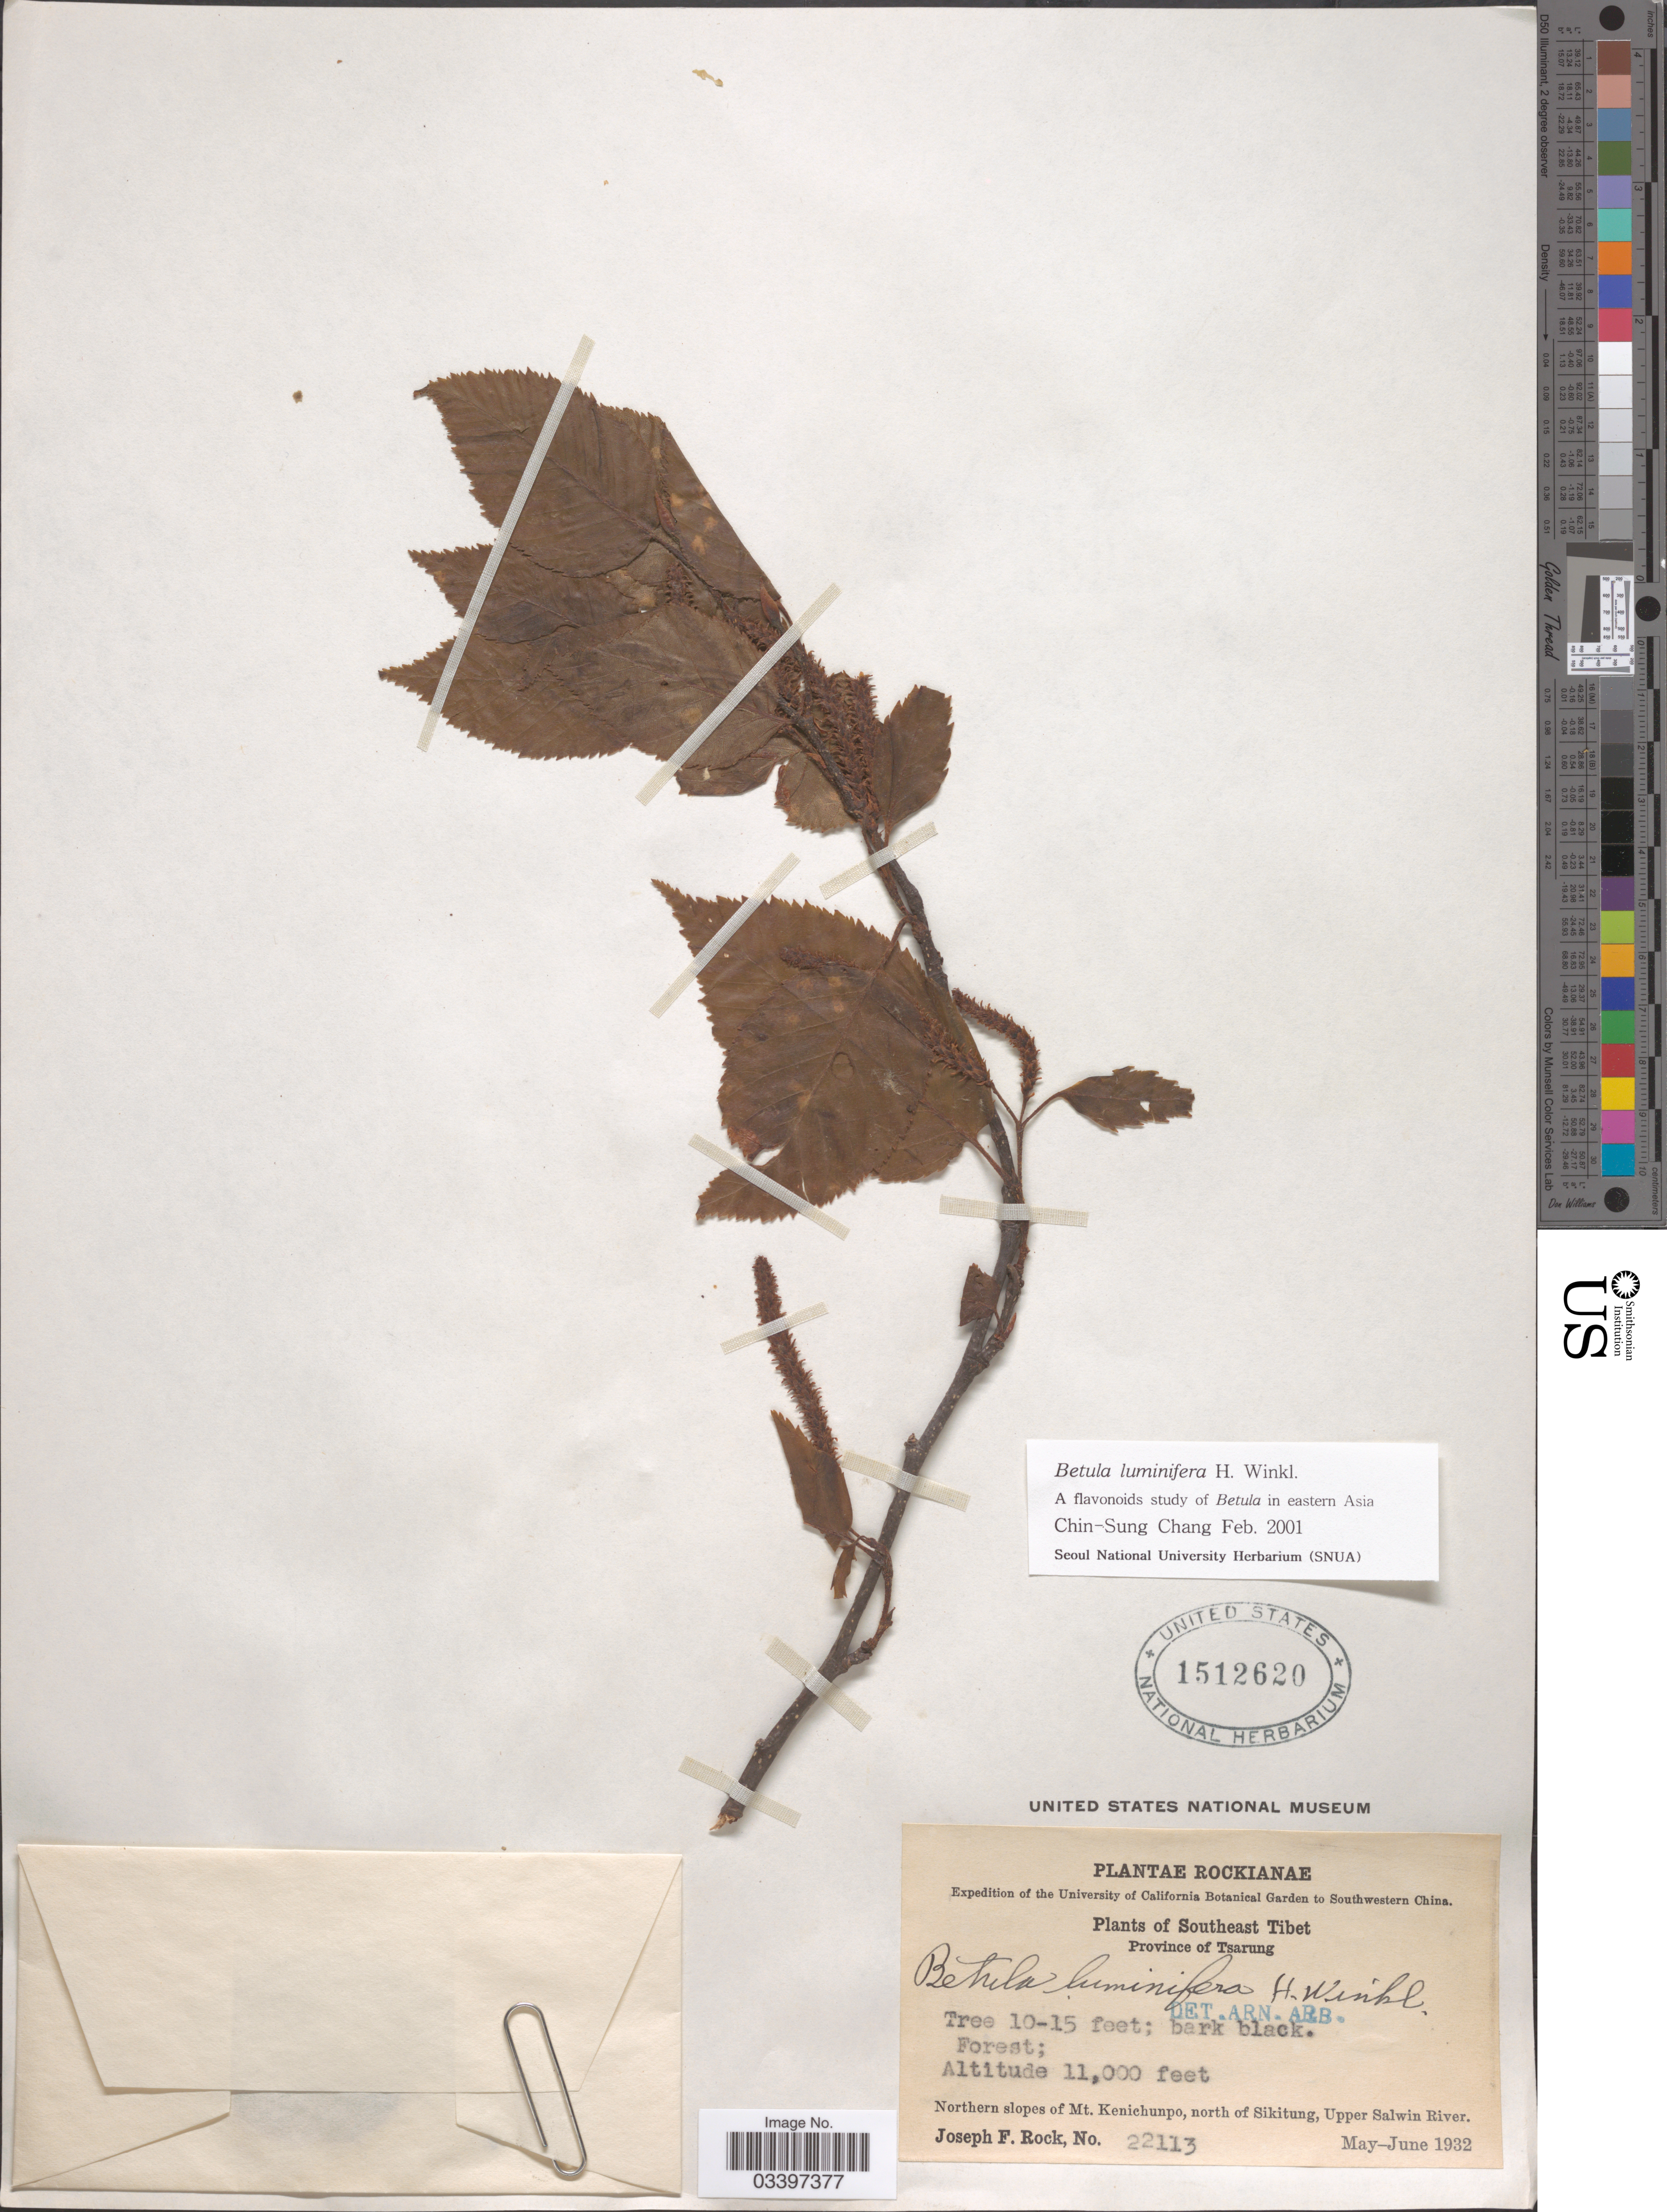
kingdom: Plantae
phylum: Tracheophyta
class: Magnoliopsida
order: Fagales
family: Betulaceae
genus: Betula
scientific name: Betula luminifera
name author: H.J.P. Winkl.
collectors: J. F. Rock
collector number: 22113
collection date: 1932-05/1932-06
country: China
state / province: Xizang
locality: Southwestern China. Southeast Tibet. Province of Tsarung. Northern slopes of Mt. Kenichunpo, north of Sikitung, Upper Salwin River.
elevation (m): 3353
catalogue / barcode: US 1512620